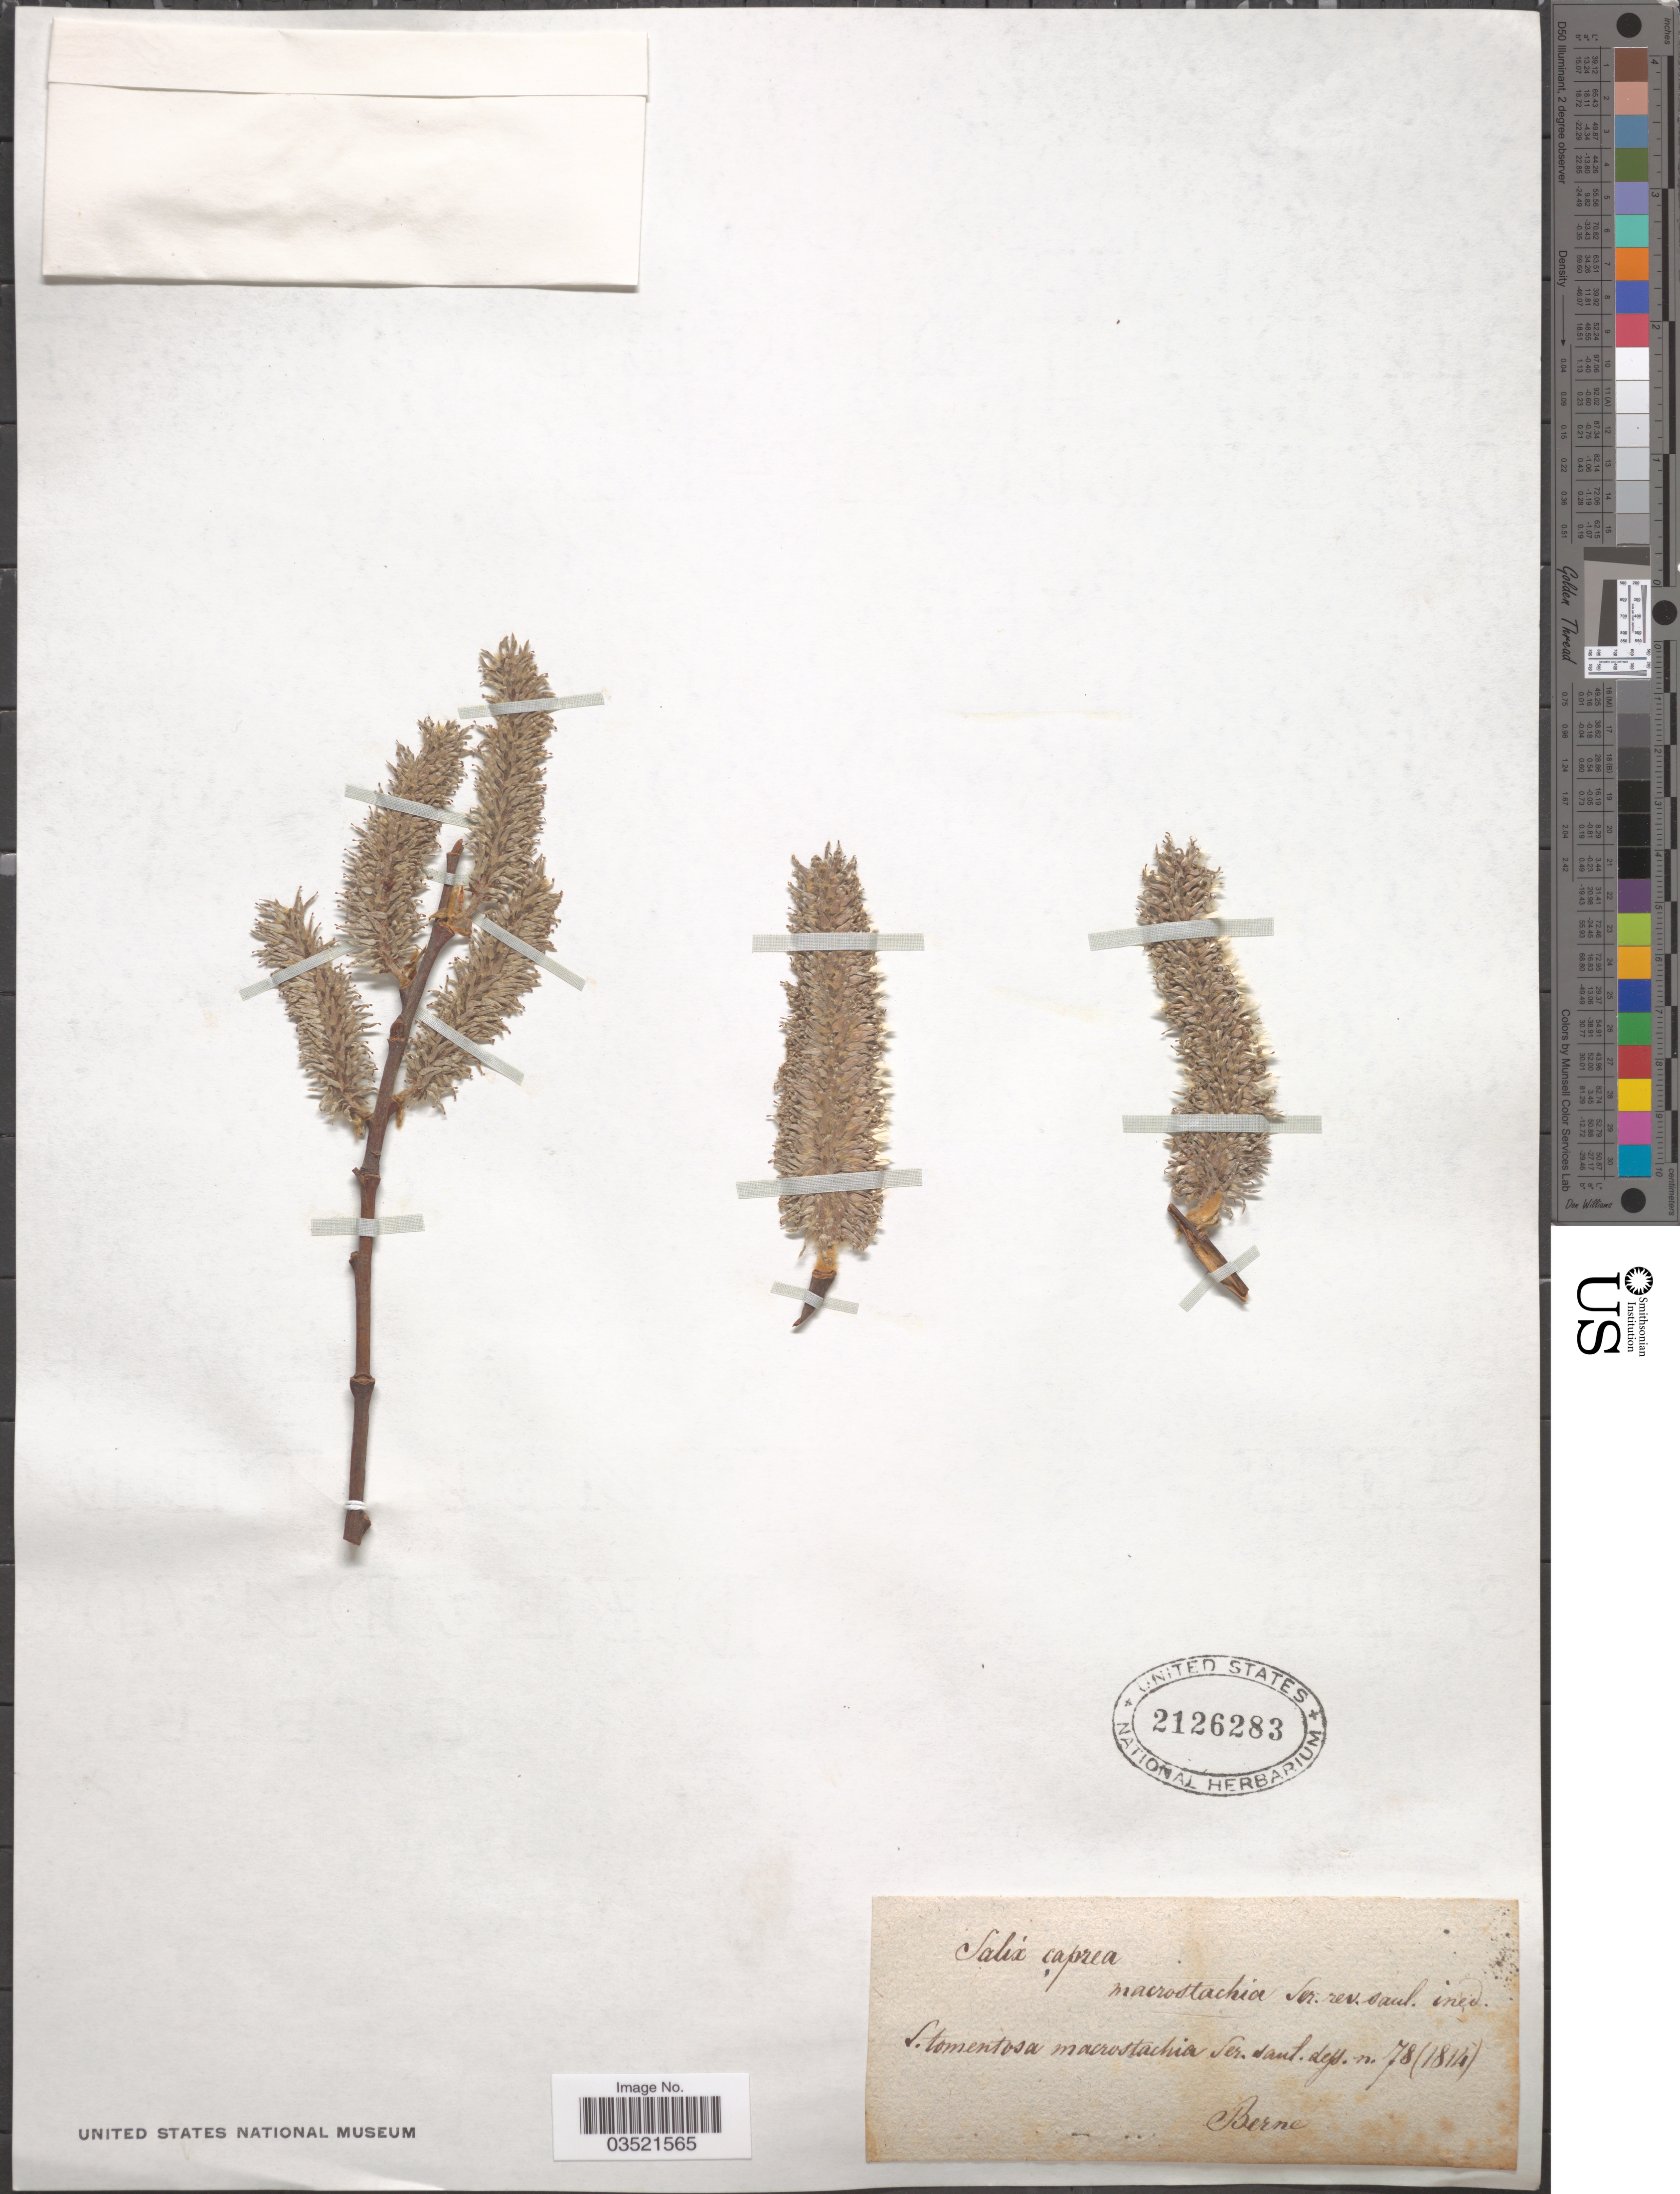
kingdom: Plantae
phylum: Tracheophyta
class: Magnoliopsida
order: Malpighiales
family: Salicaceae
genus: Salix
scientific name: Salix caprea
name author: L.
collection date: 1814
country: Switzerland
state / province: Bern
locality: Berne.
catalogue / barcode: US 2126283